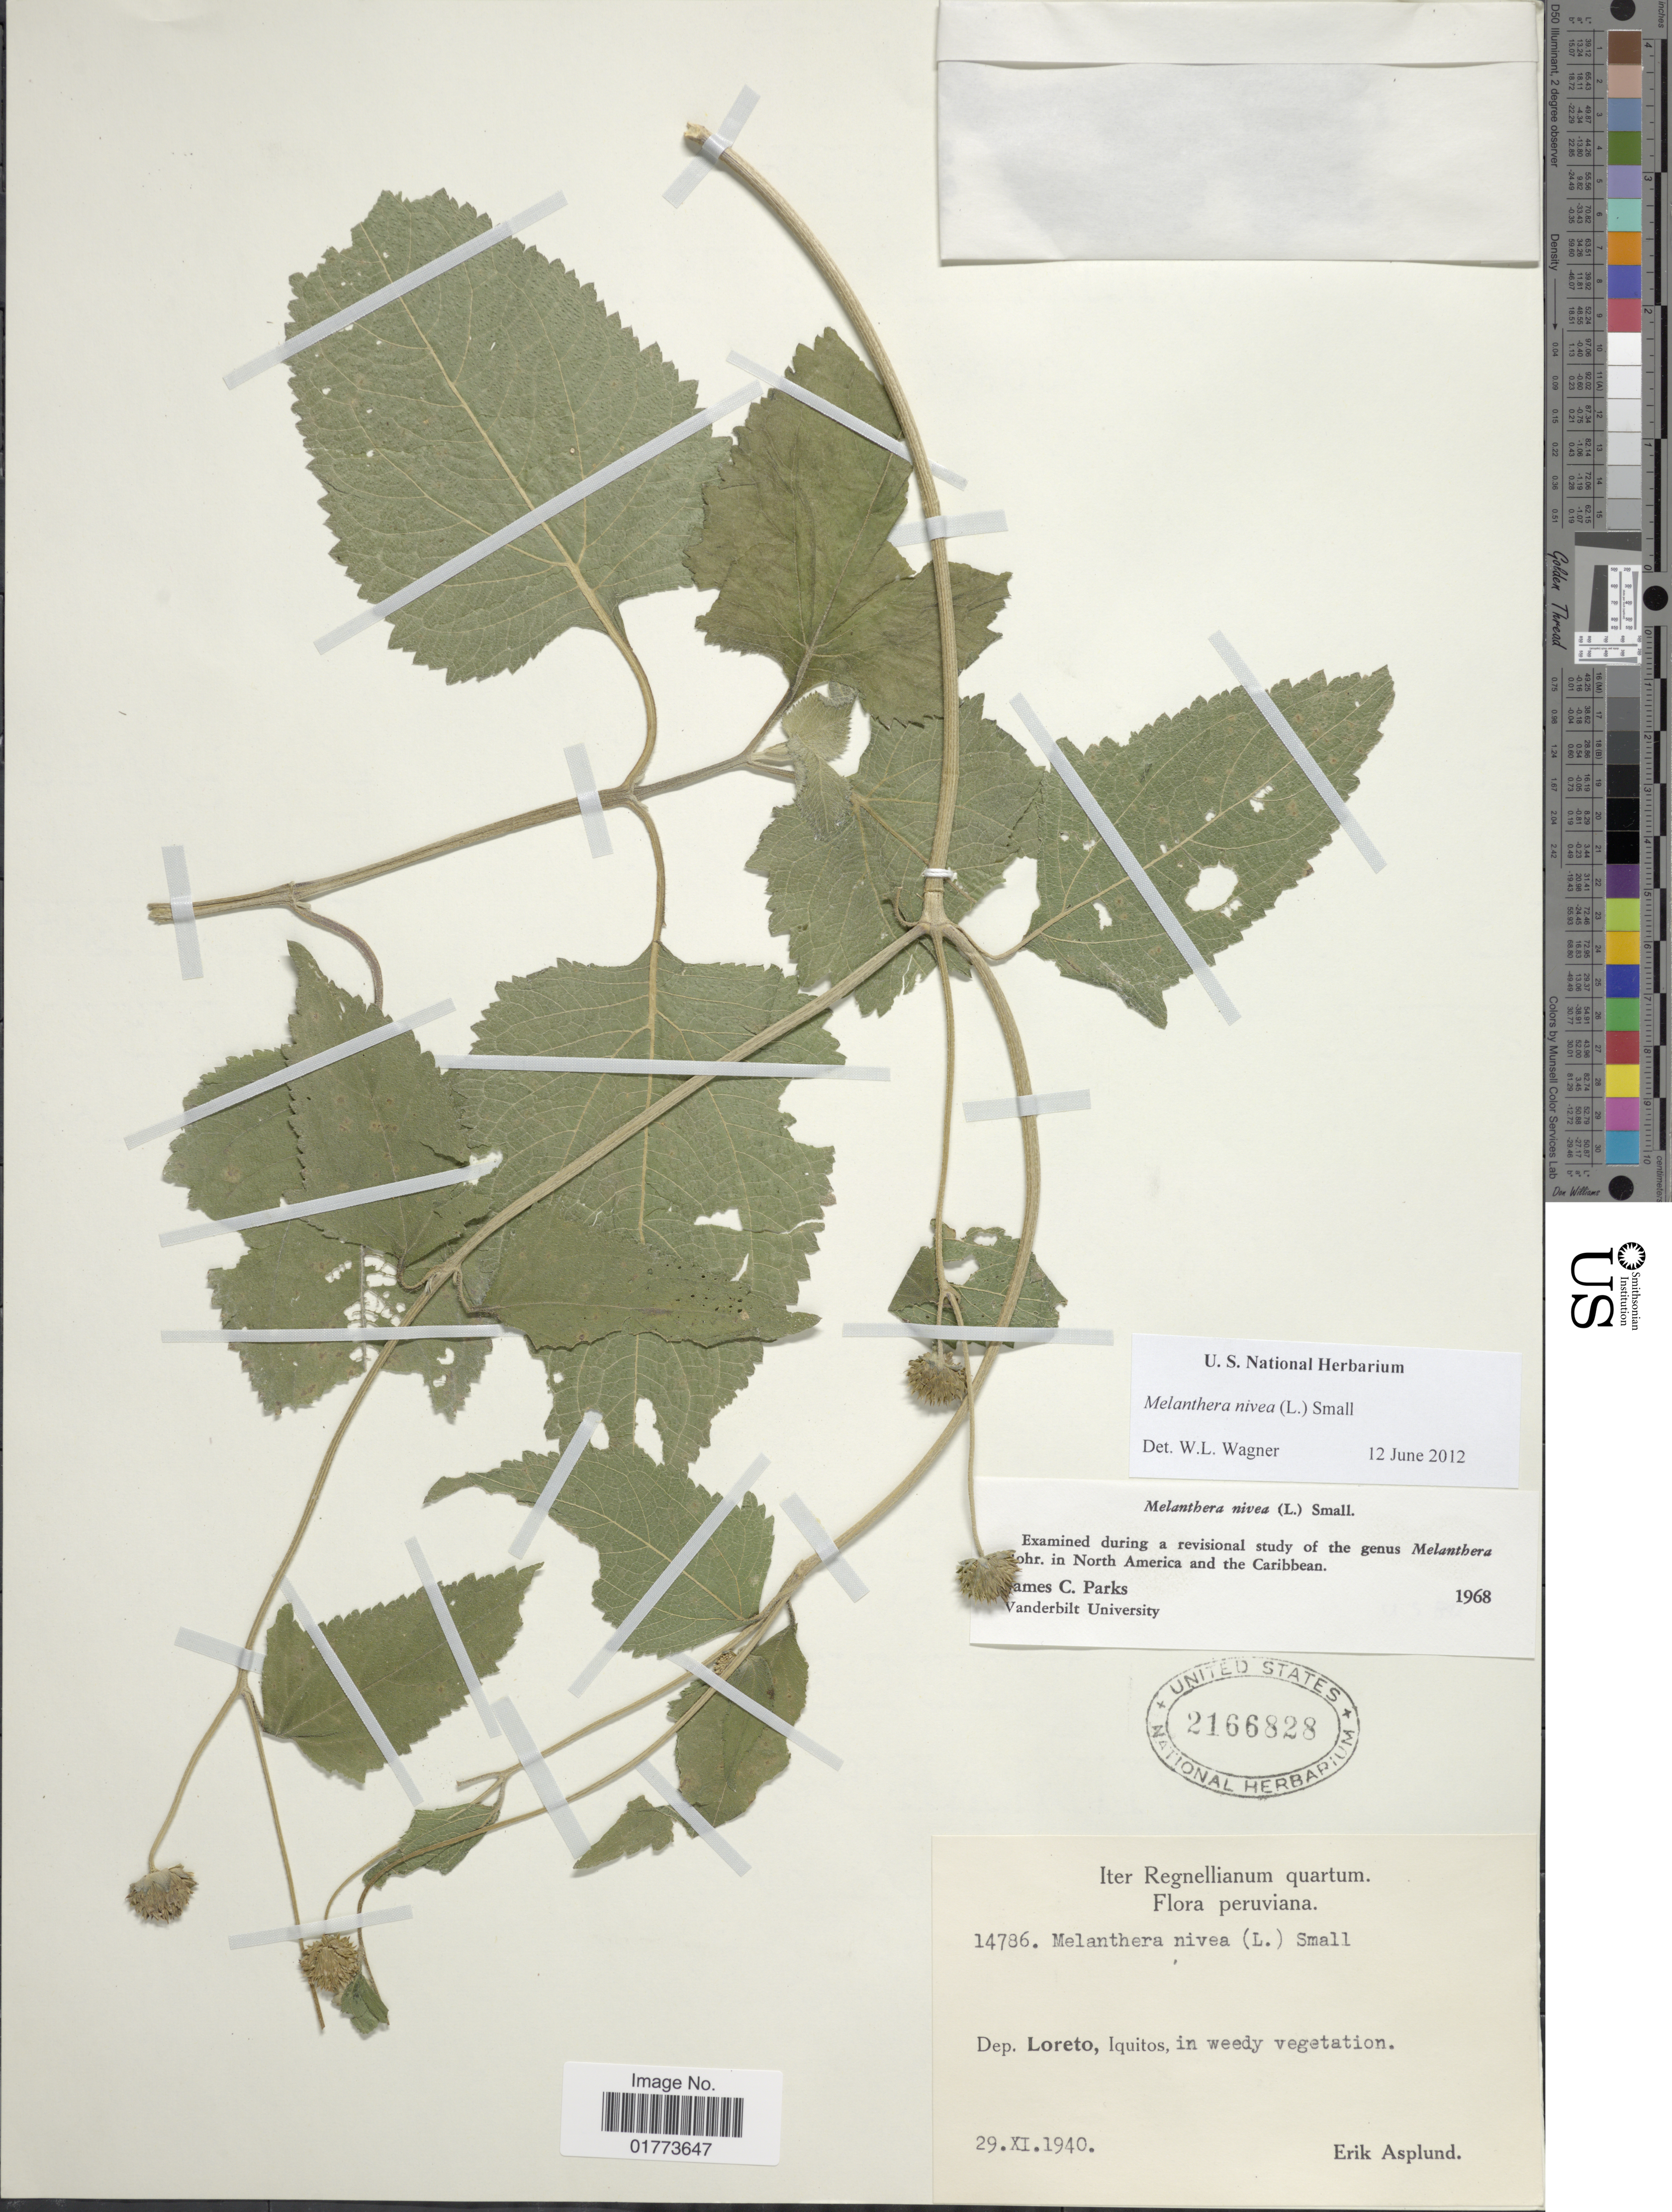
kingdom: Plantae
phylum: Tracheophyta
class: Magnoliopsida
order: Asterales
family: Asteraceae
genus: Melanthera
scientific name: Melanthera nivea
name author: (L.) Small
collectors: E. Asplund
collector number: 14786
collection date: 1940-11-29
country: Peru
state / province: Loreto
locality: Dep. Loreto, Iquitos,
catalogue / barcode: US 2166828